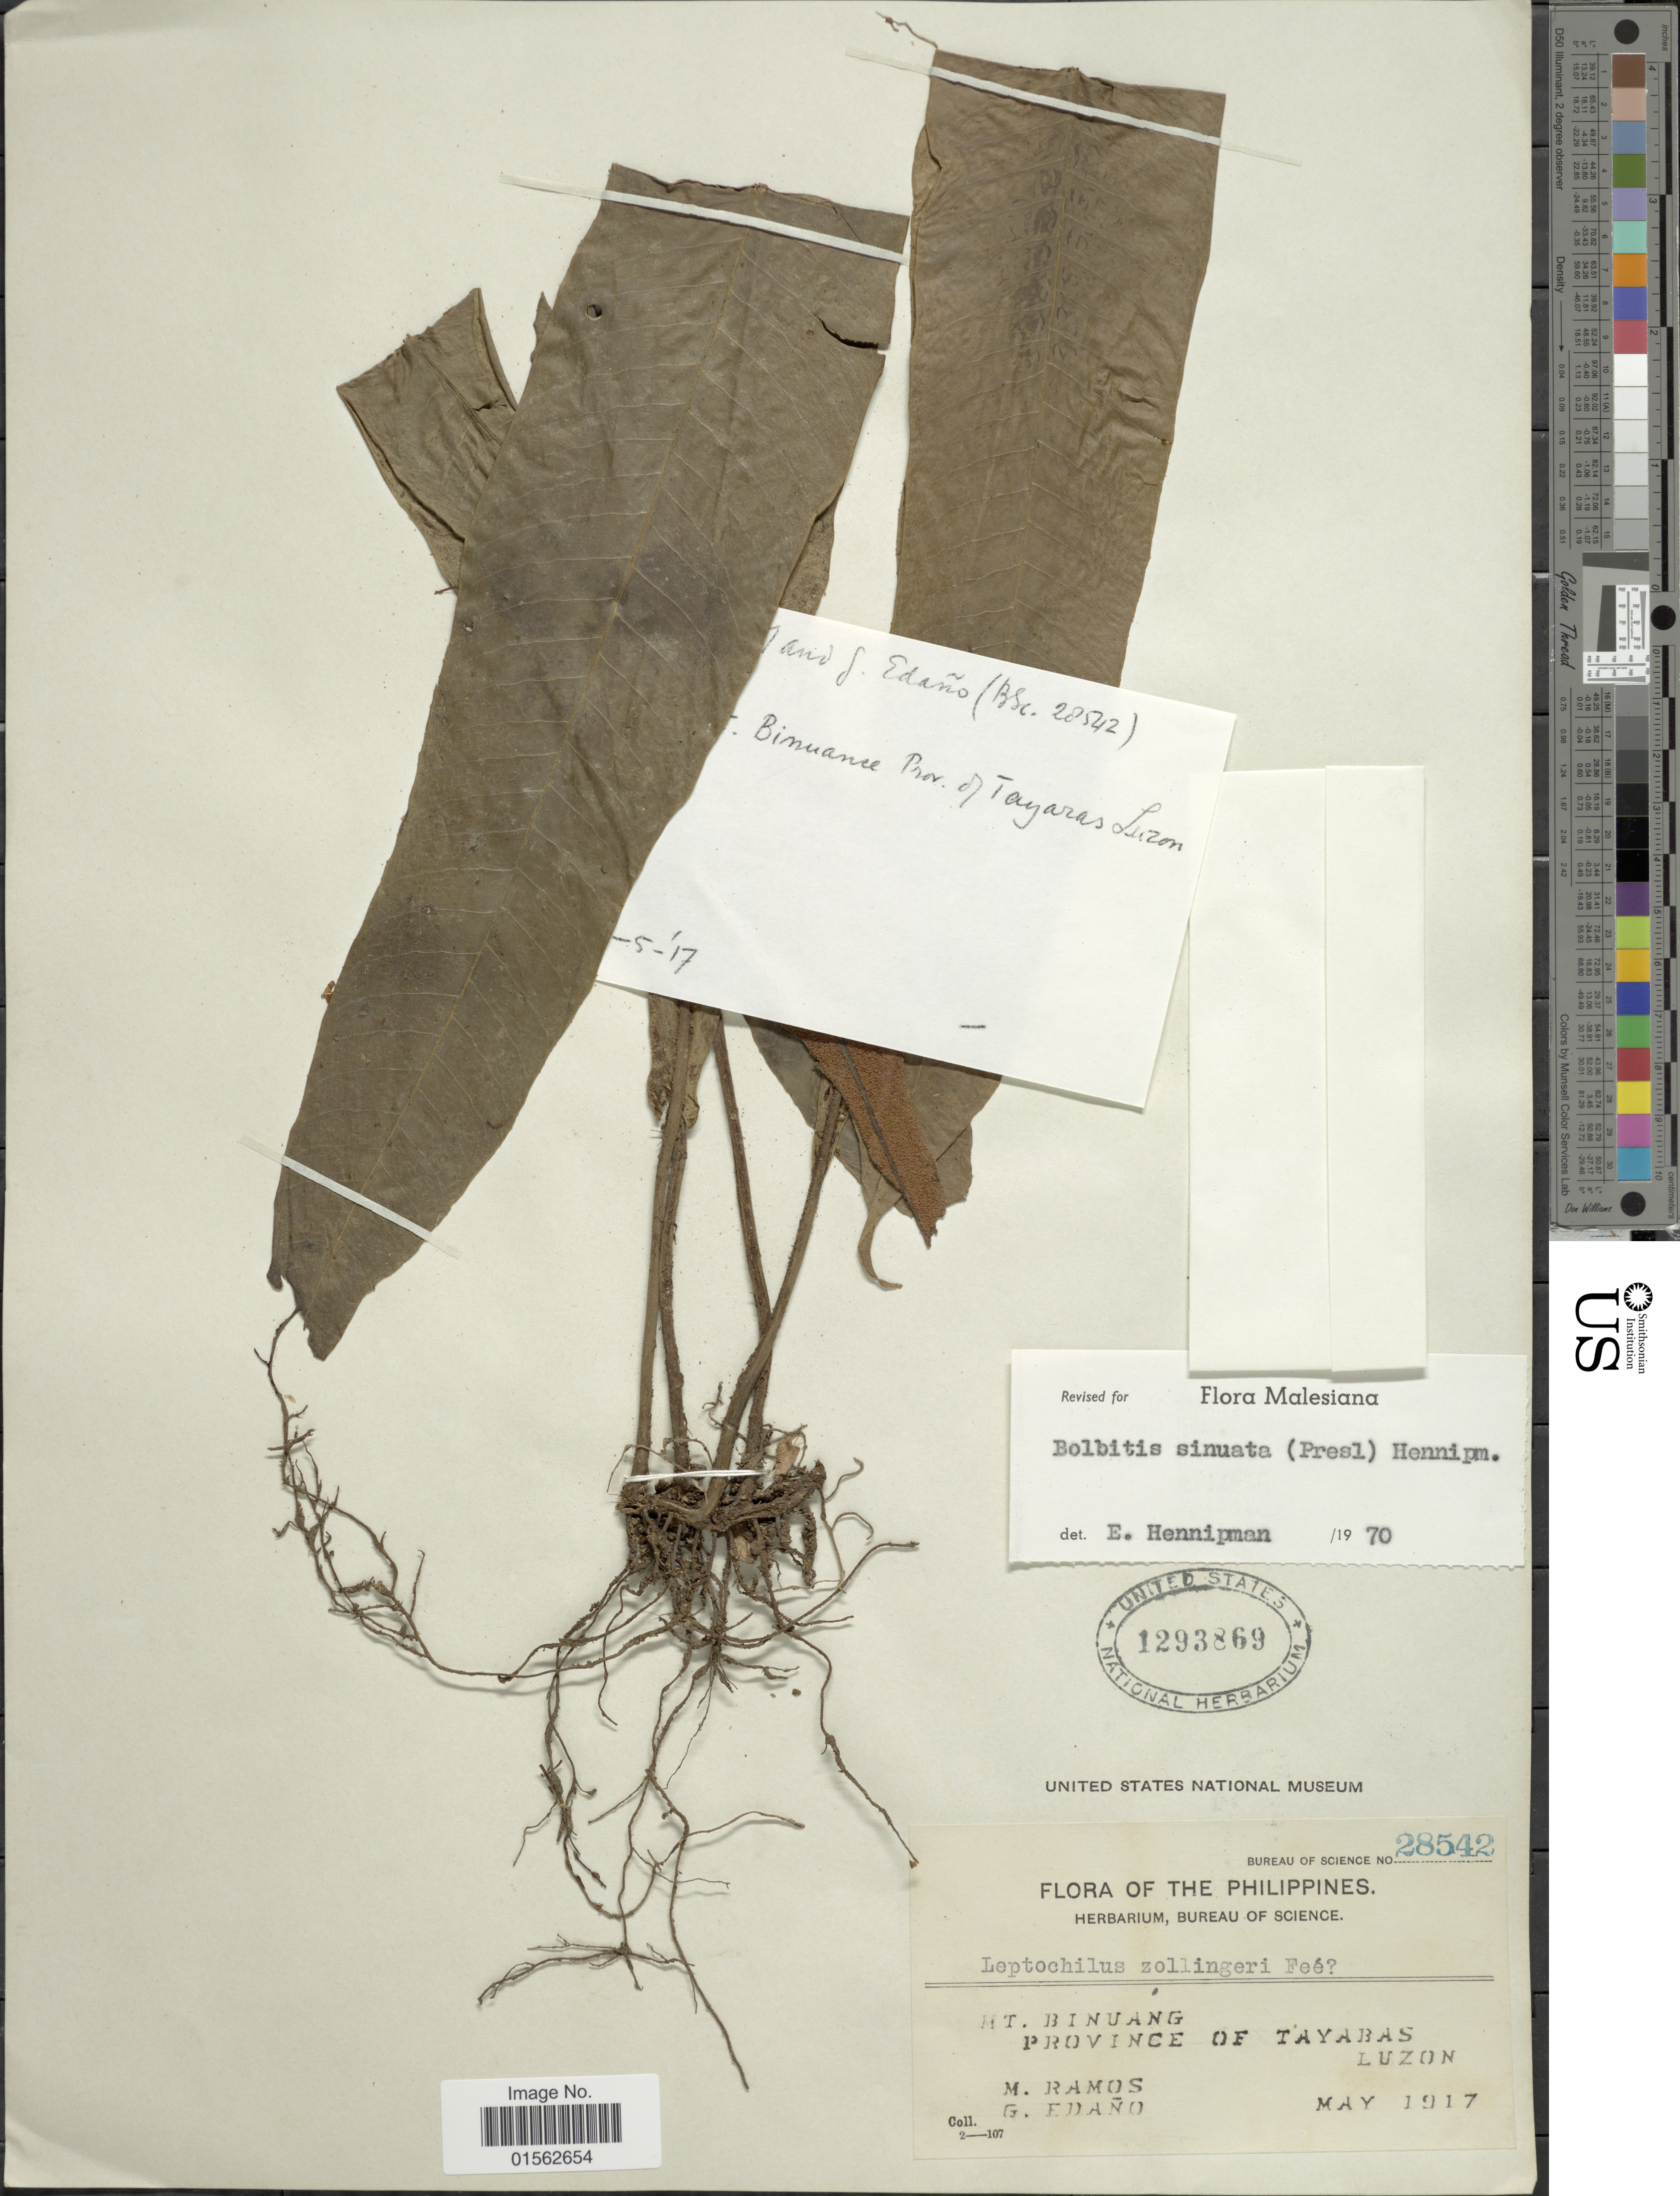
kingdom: Plantae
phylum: Tracheophyta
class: Polypodiopsida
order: Polypodiales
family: Dryopteridaceae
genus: Bolbitis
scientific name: Bolbitis sinuata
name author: (C. Presl) Hennipman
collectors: M. Ramos & G. Edaño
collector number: Bureau of Science 28542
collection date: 1917-05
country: Philippines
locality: Philippines, Mt, Binuang, Province of tayabas, Luzon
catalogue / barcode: US 1293869